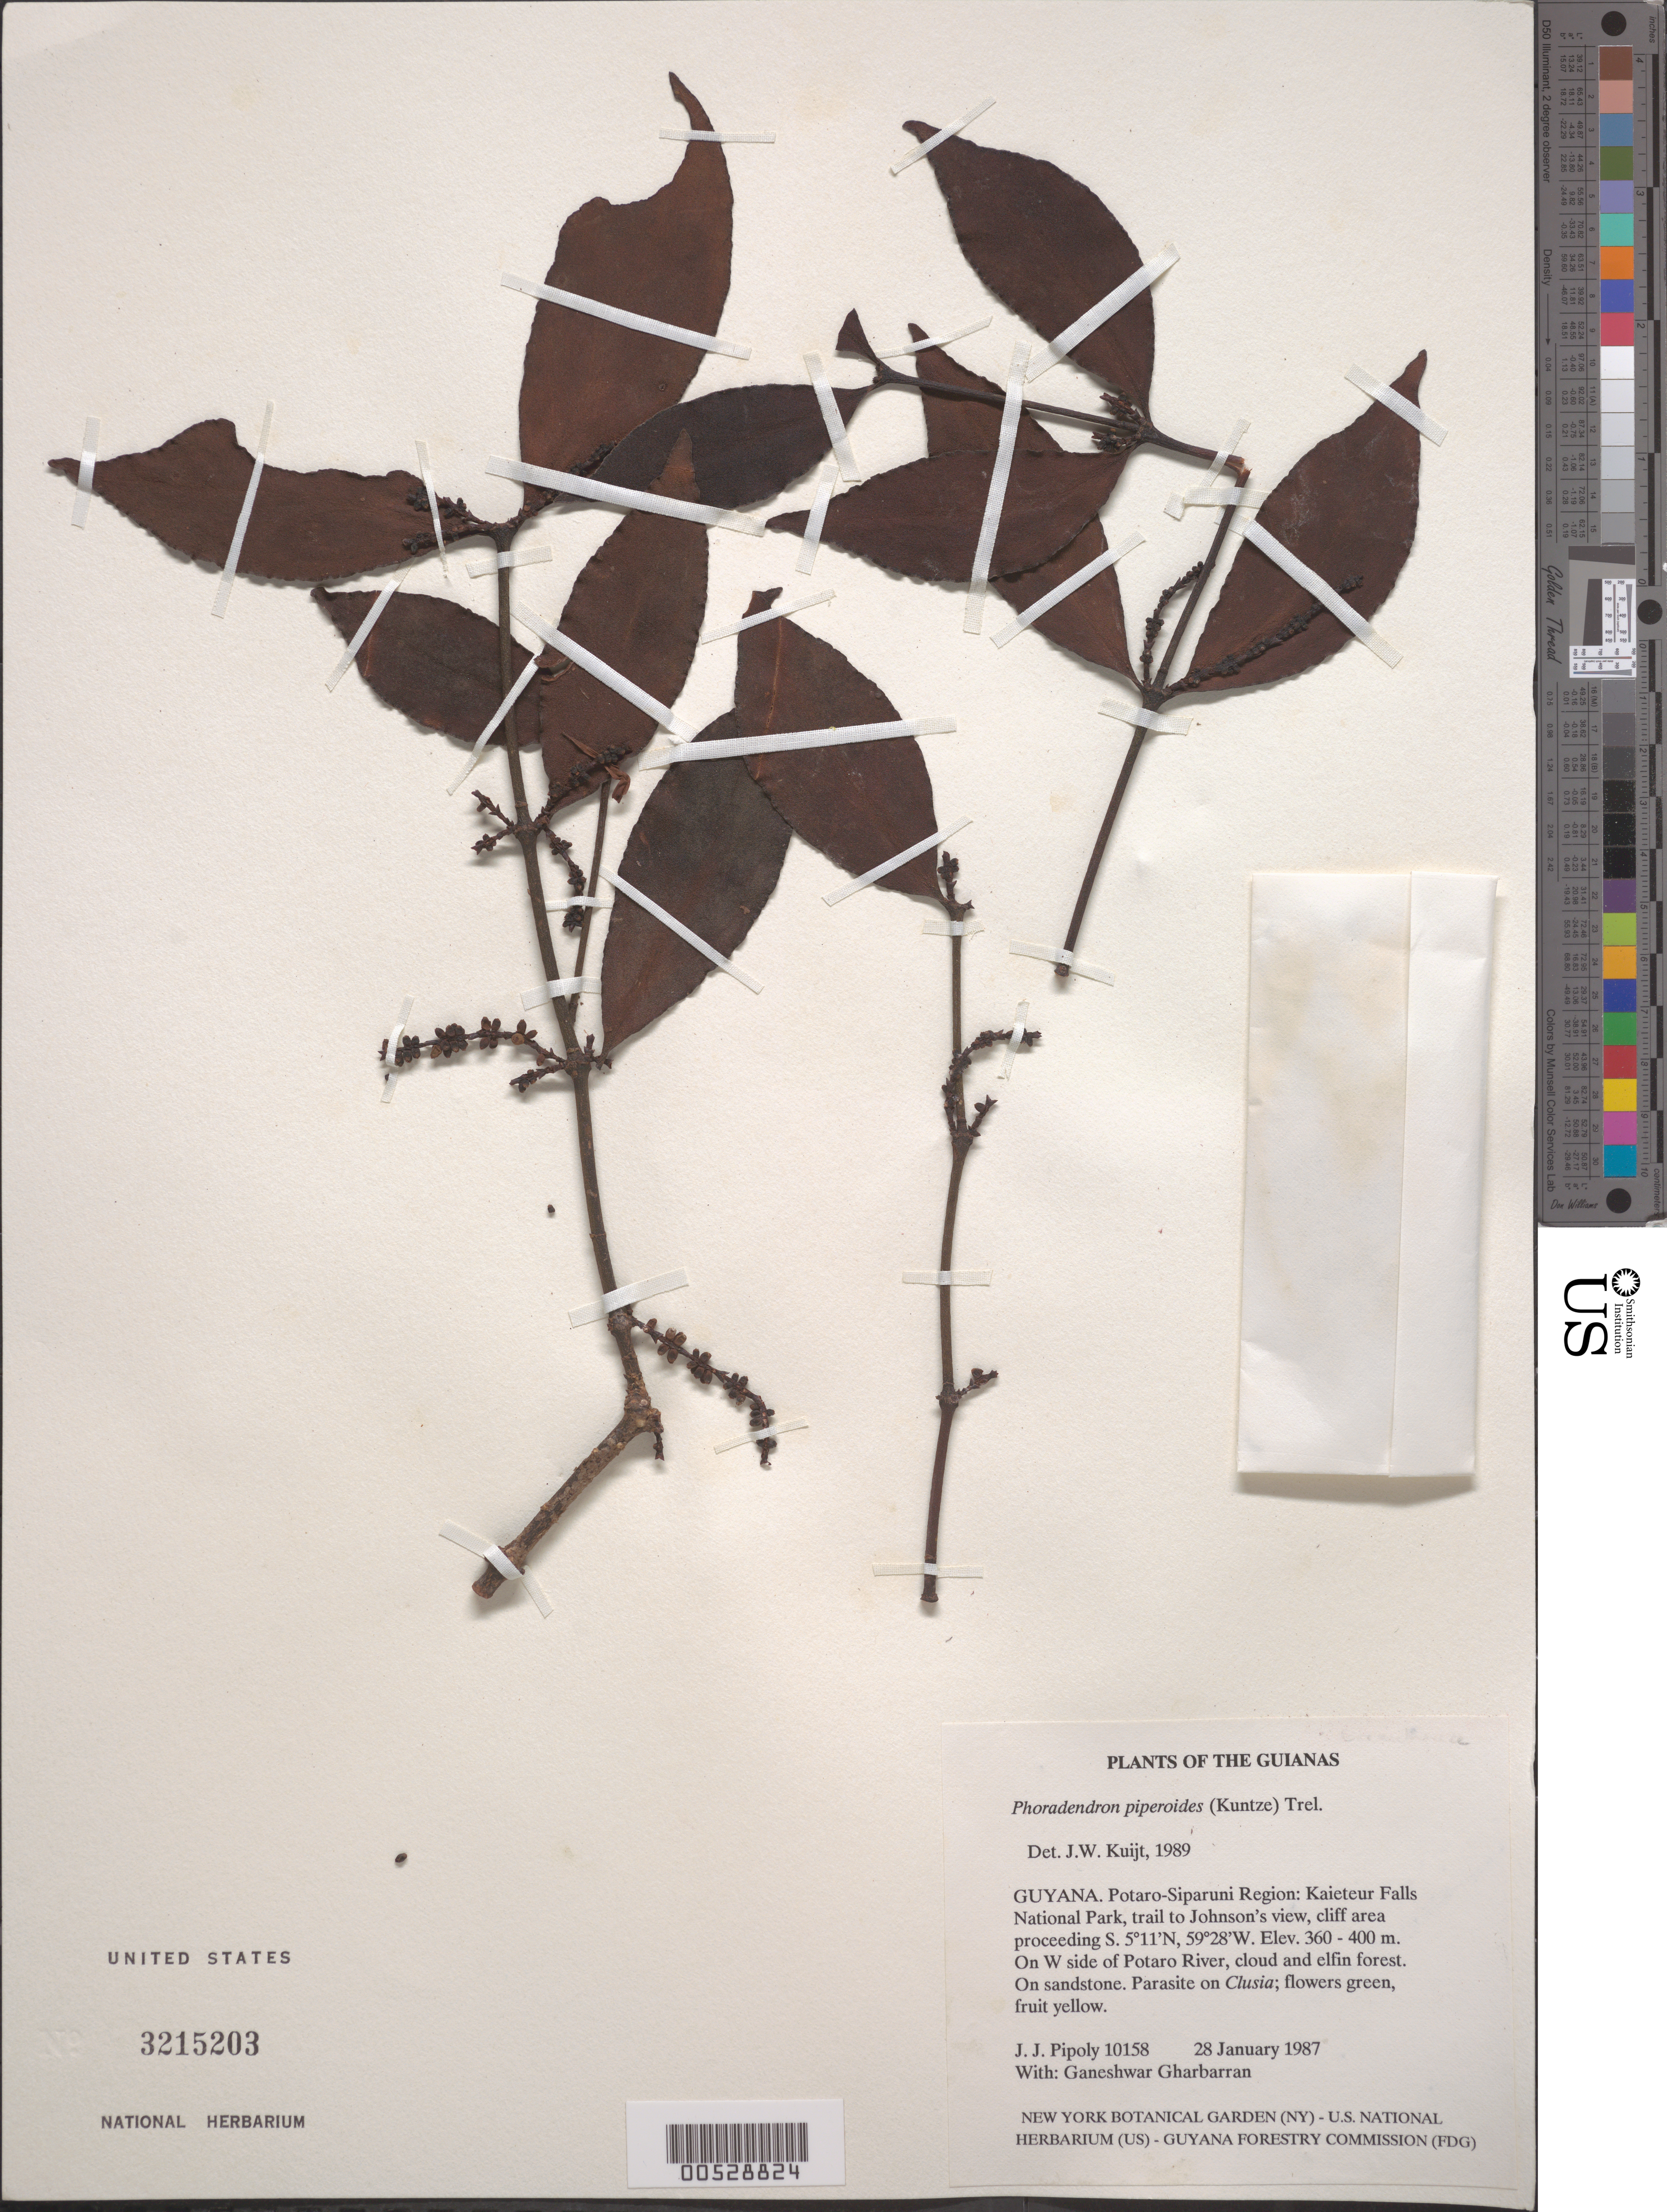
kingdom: Plantae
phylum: Tracheophyta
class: Magnoliopsida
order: Santalales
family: Viscaceae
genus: Phoradendron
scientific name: Phoradendron piperoides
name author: (Kunth) Trel.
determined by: Kuijt, Job, (CANADA)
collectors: J. J. Pipoly & G. Gharbarran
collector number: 10158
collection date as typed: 28 January 1987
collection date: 1987-01-28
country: Guyana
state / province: Potaro-Siparuni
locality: Kaieteur Falls National Park, trail to Johnson's view, cliff area proceeding S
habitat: On W side of Potaro River, cloud and elfin forest. On sandstone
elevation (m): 360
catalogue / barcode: US 3215203